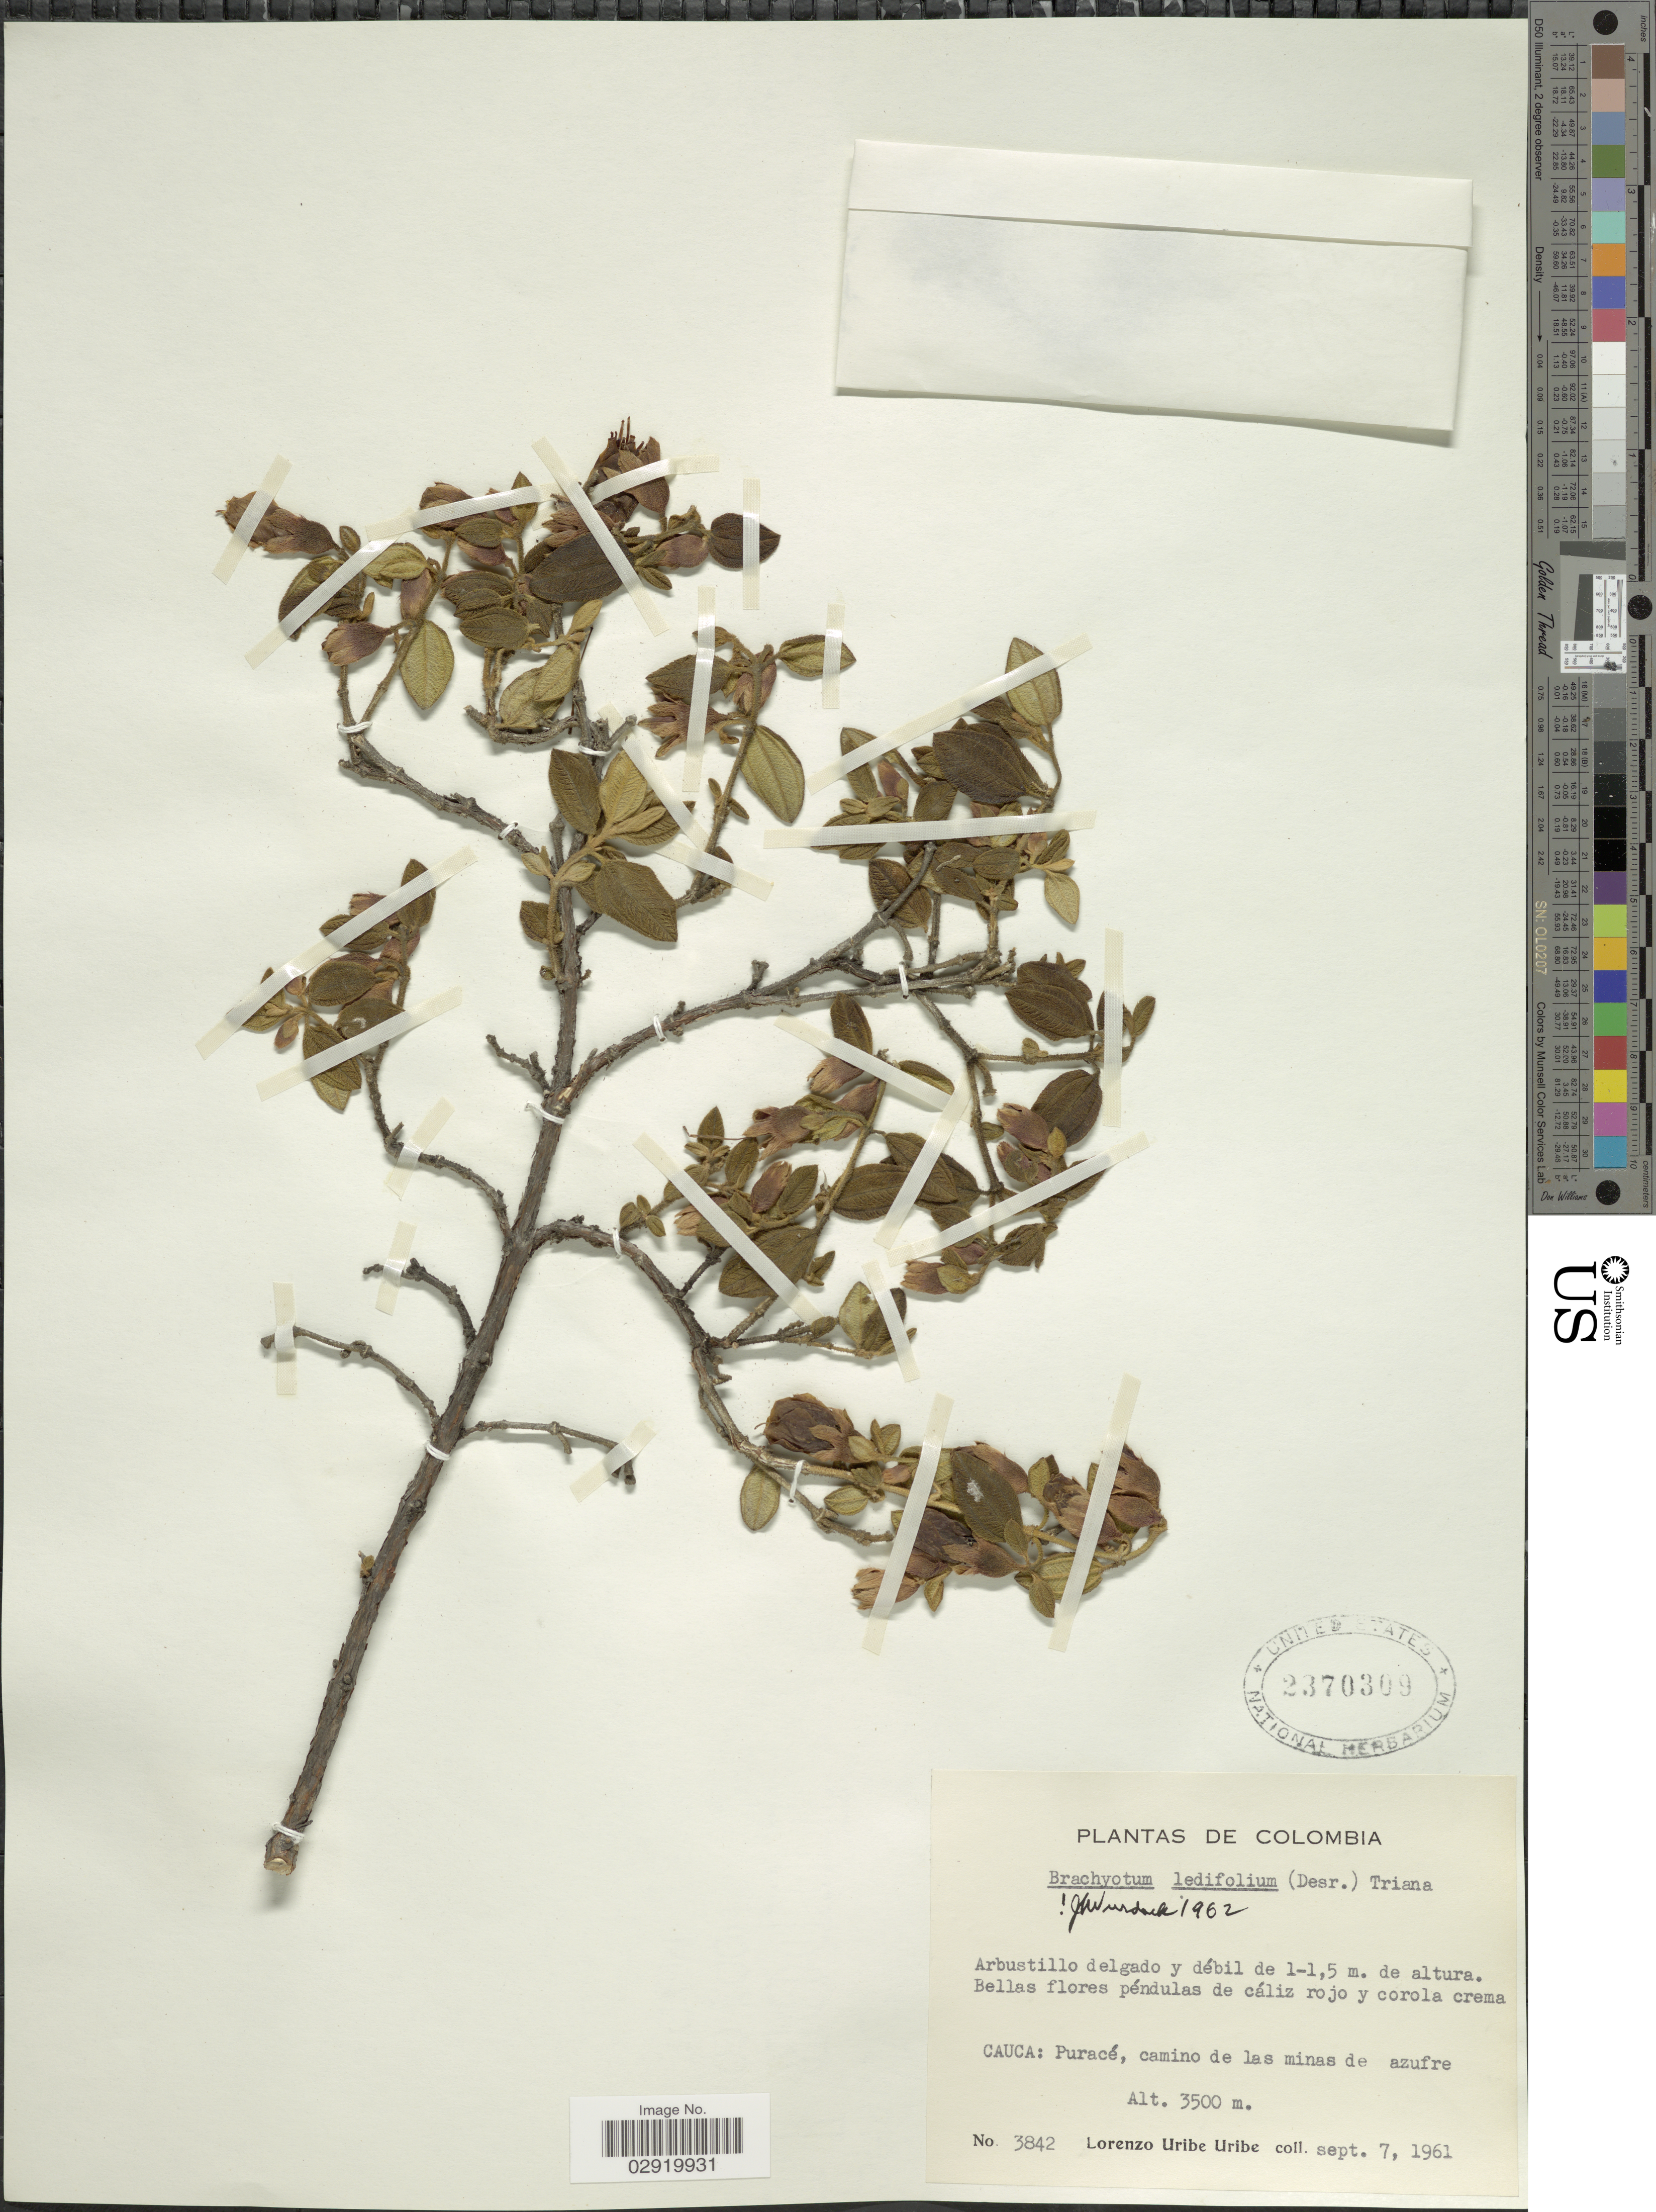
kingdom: Plantae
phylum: Tracheophyta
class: Magnoliopsida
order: Myrtales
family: Melastomataceae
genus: Brachyotum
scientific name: Brachyotum ledifolium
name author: (Desr.) Triana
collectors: L. Uribe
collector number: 3842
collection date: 1961-09-07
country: Colombia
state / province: Cauca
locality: Puracé, camino de las minas de azufre.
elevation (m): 3500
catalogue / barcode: US 2370309